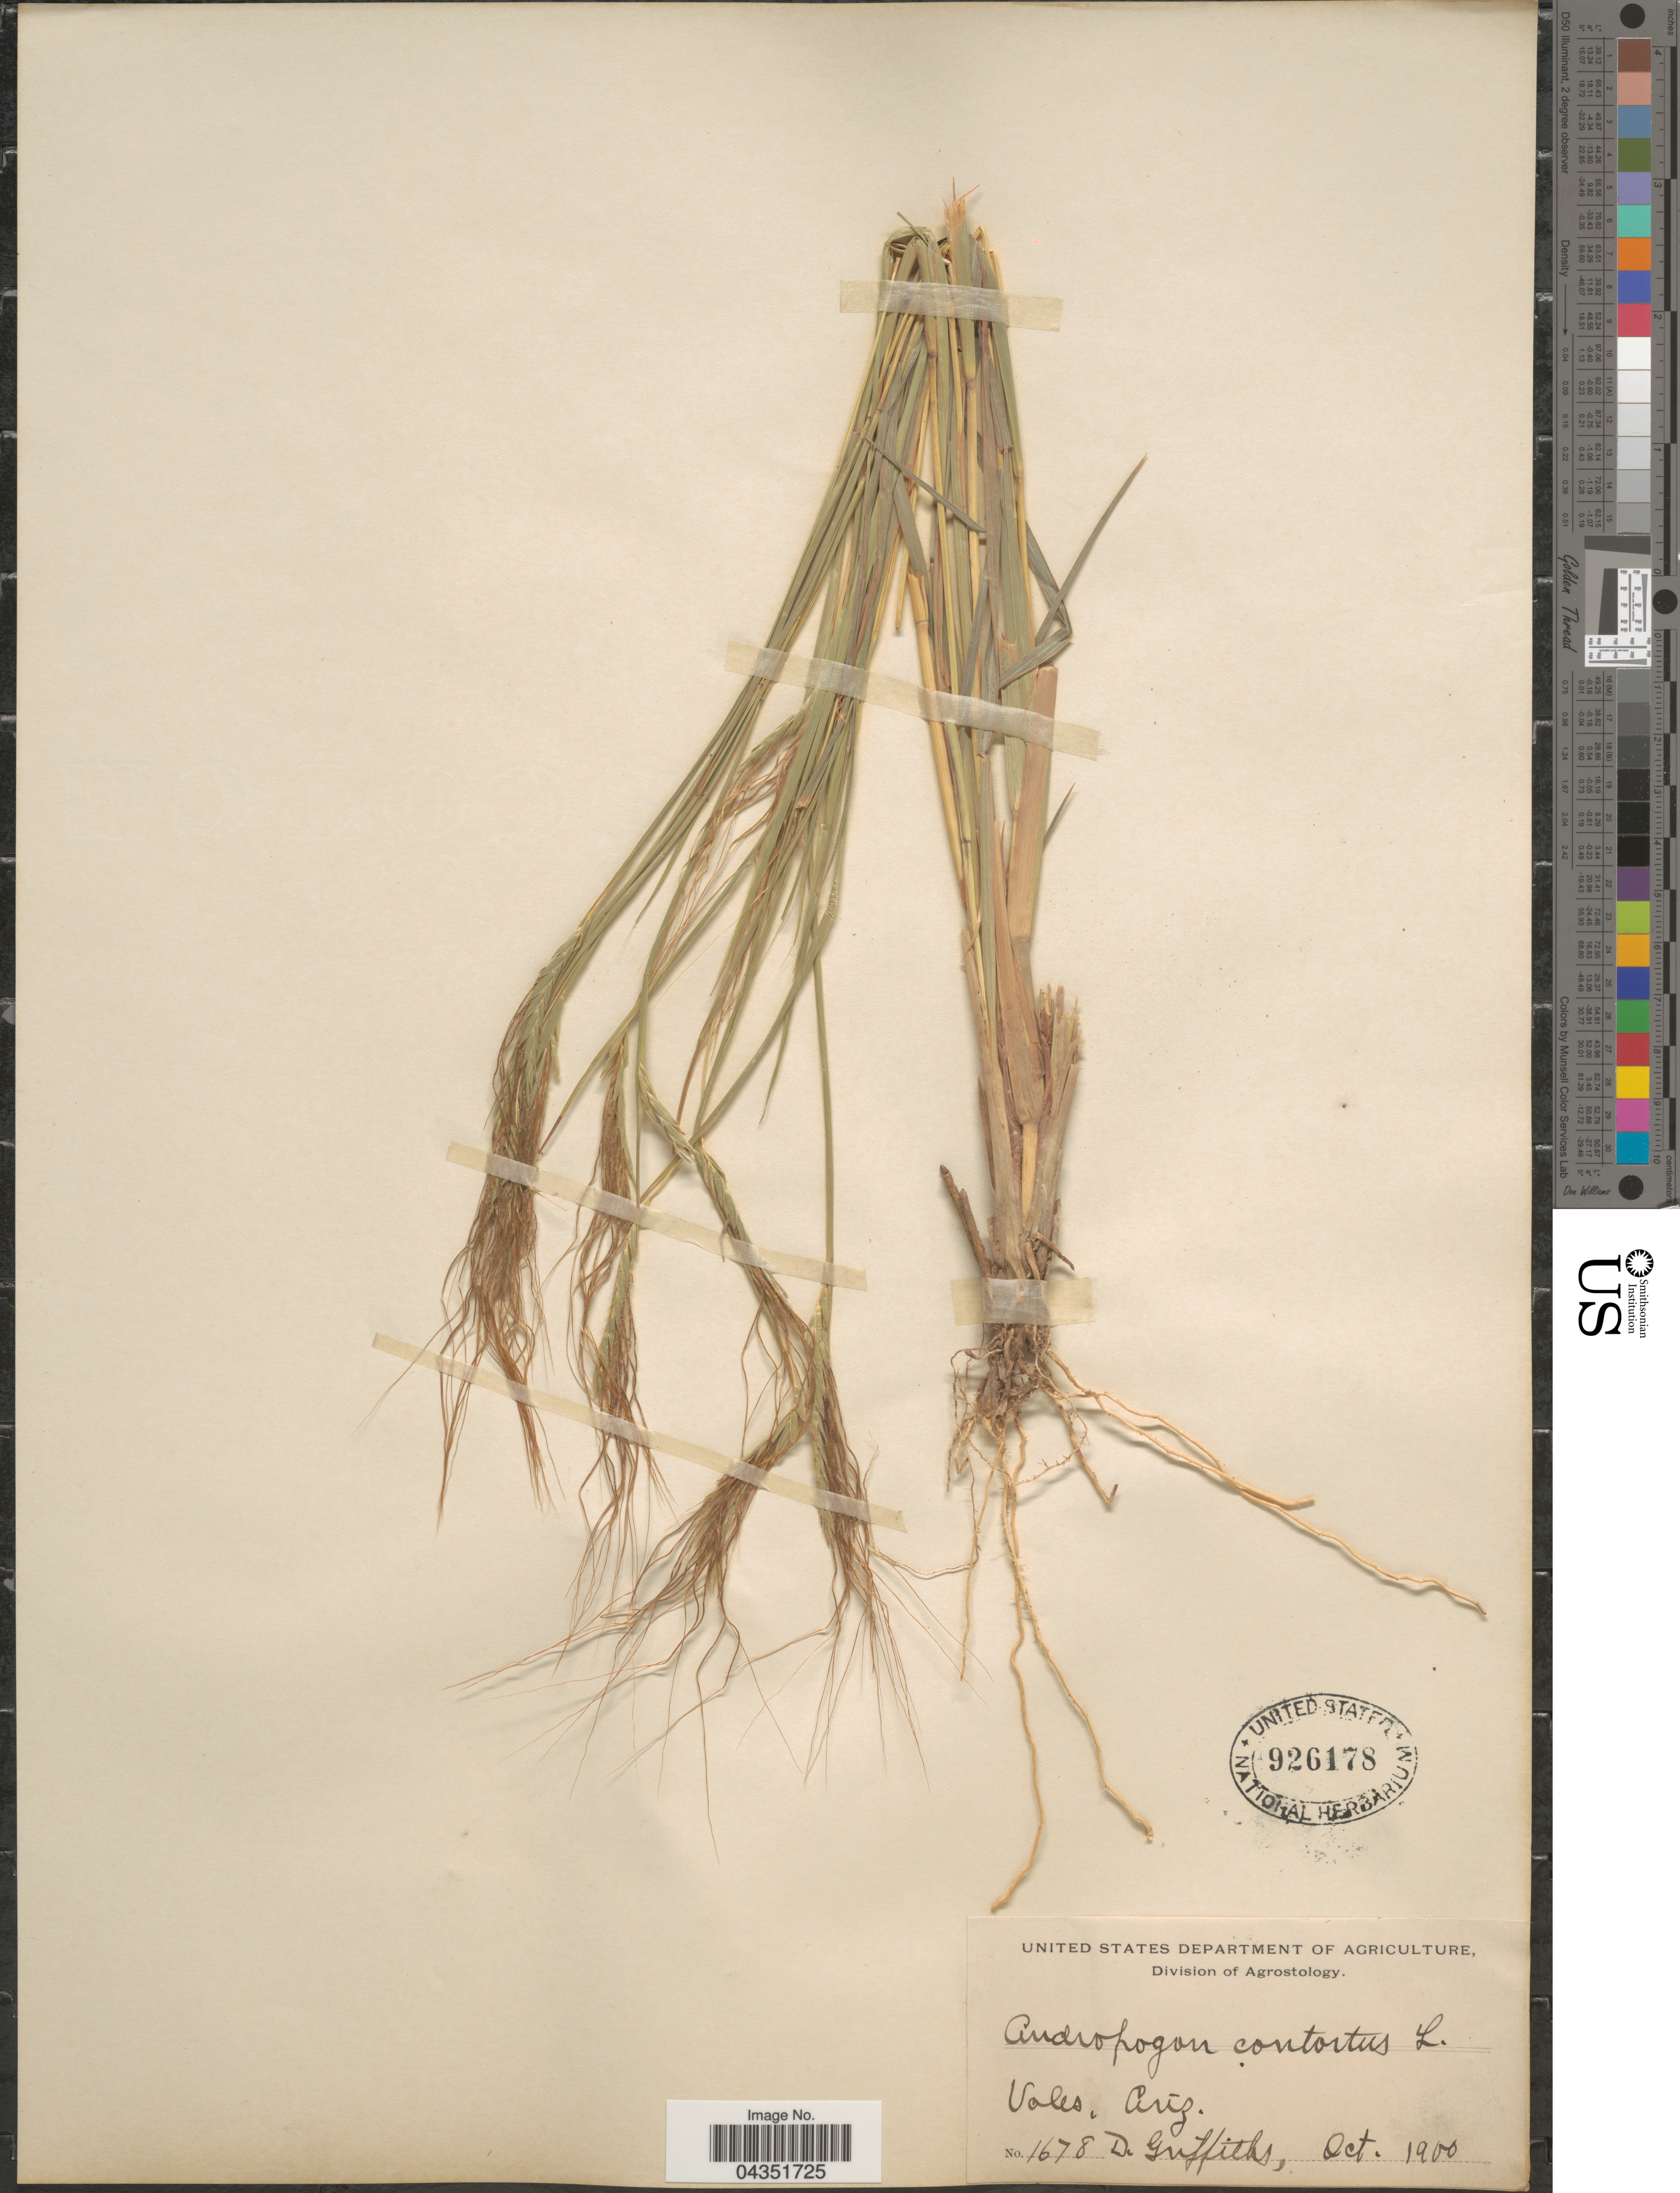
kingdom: Plantae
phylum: Tracheophyta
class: Liliopsida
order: Poales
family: Poaceae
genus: Heteropogon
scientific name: Heteropogon contortus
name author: (L.) P. Beauv. ex Roem. & Schult.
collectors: D. Griffiths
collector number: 1678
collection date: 1900-10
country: United States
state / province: Arizona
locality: Voles.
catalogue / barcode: US 926178